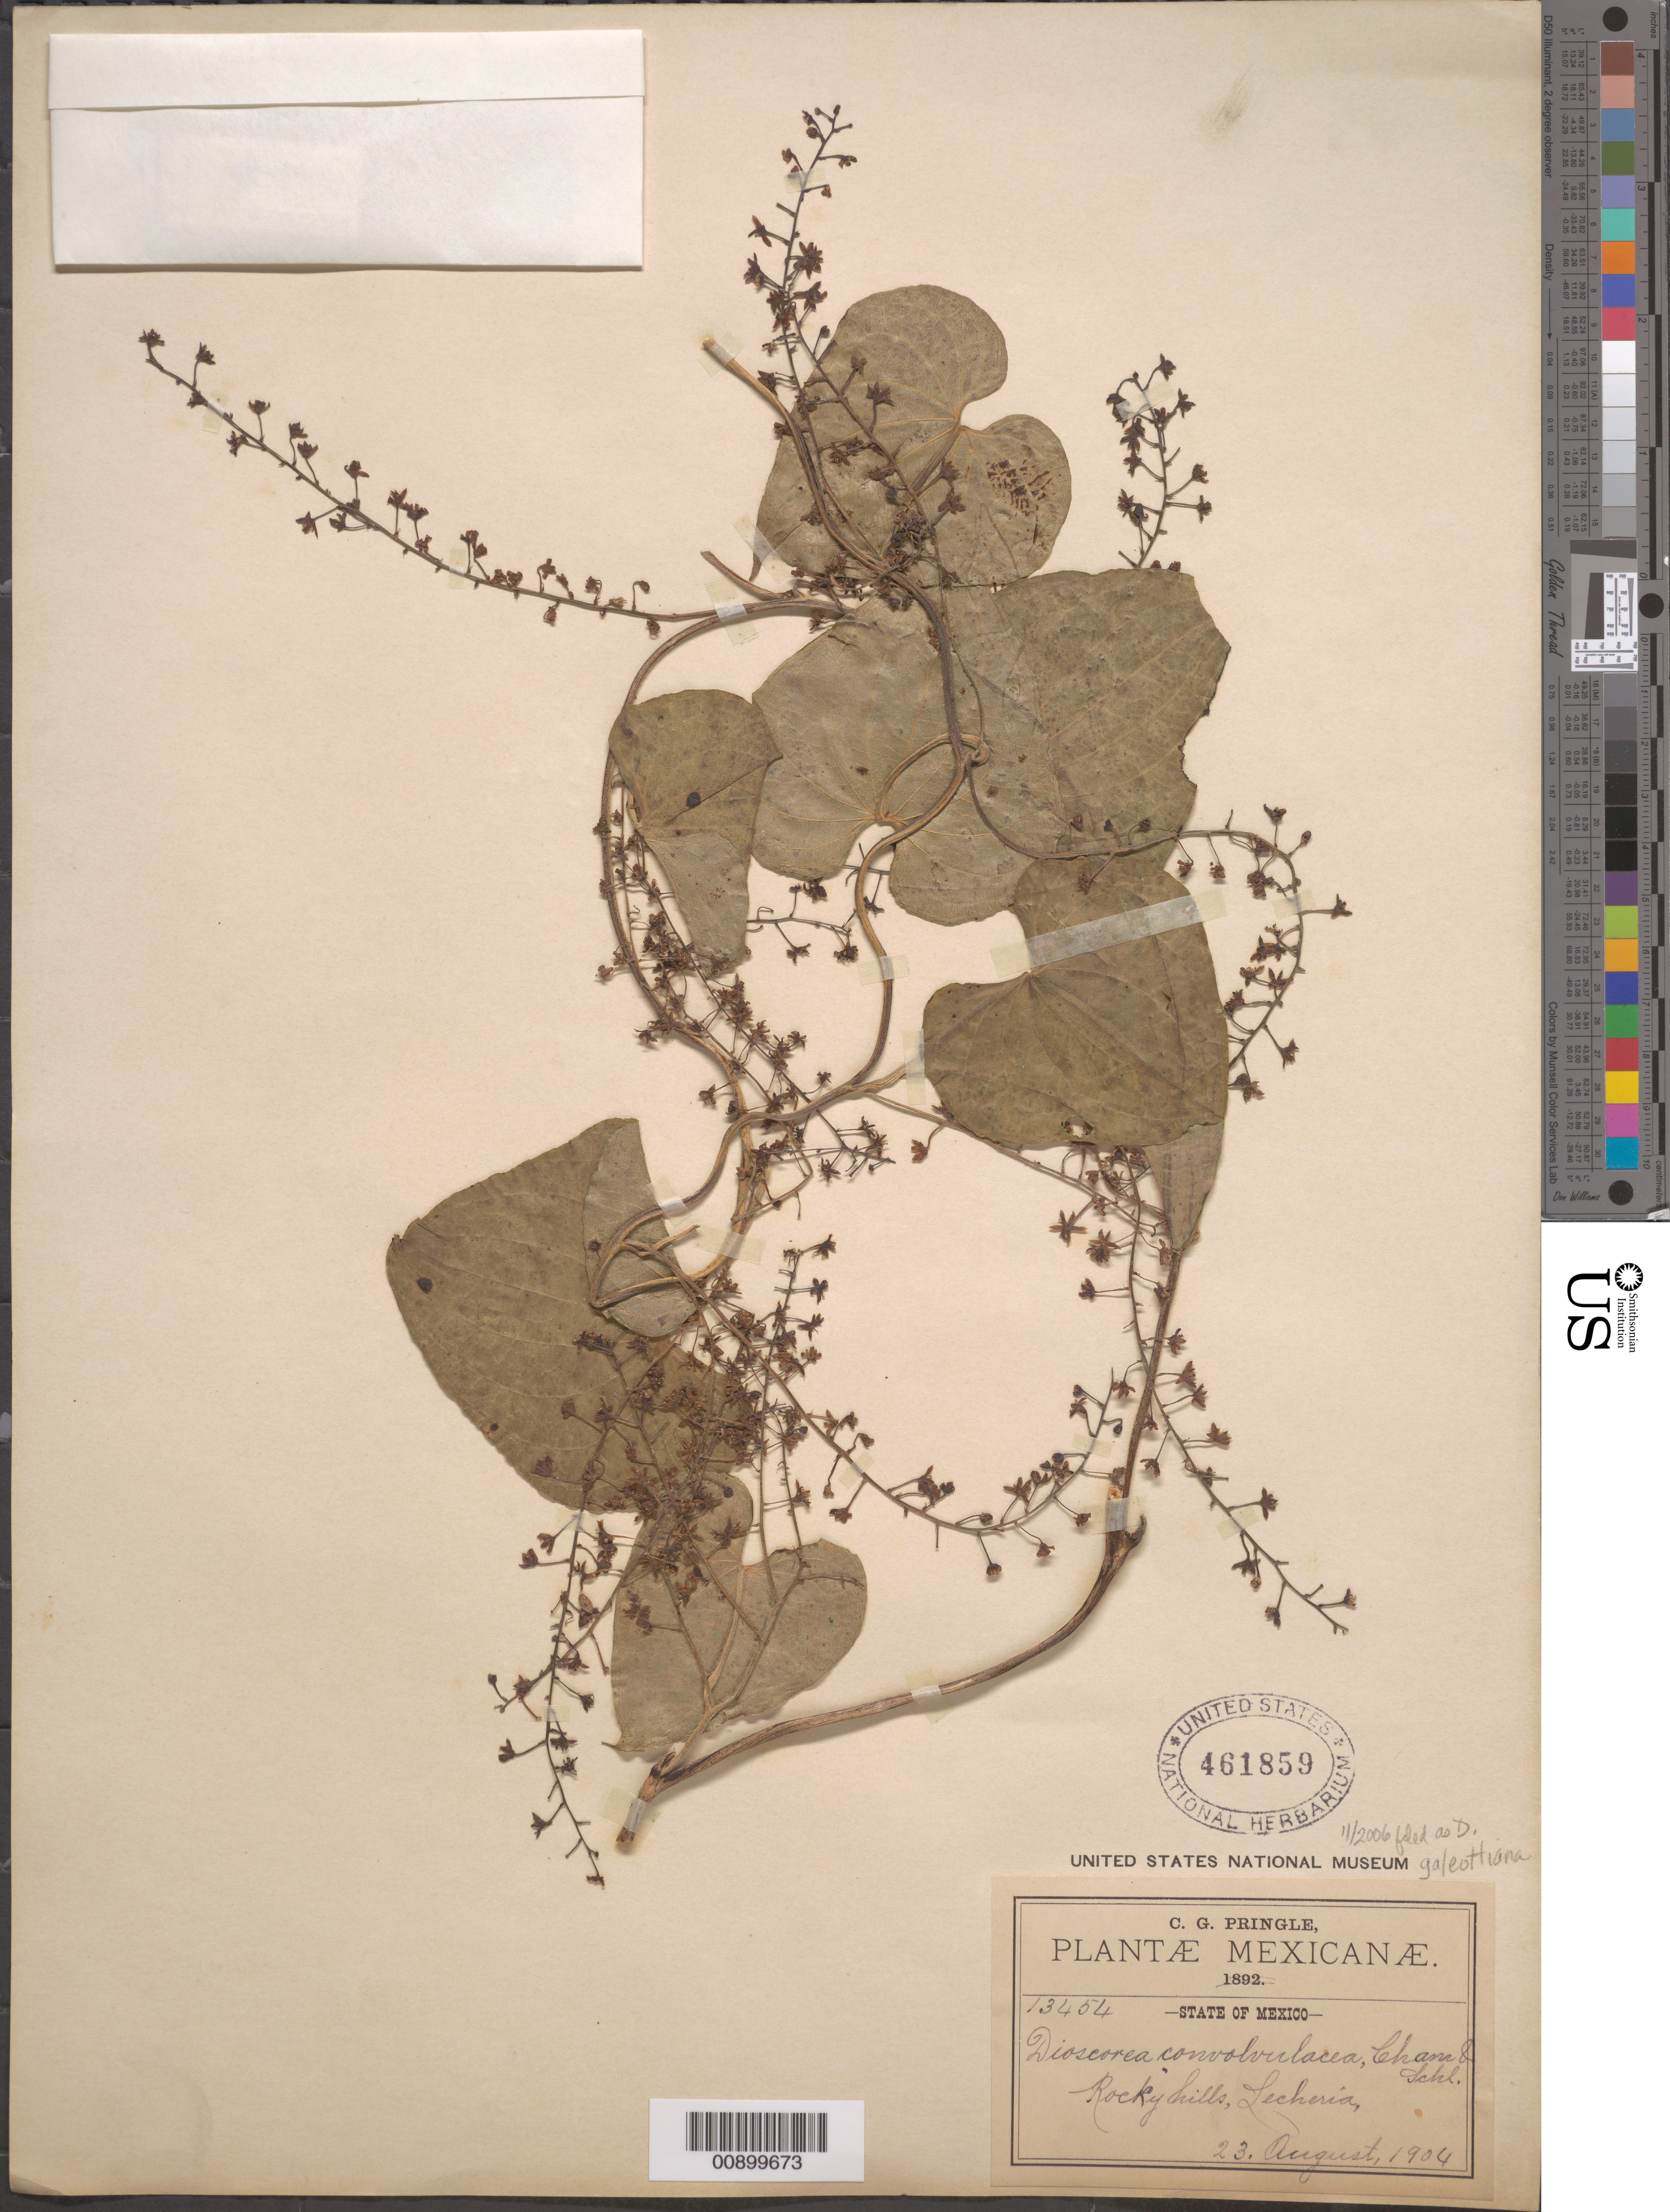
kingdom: Plantae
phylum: Tracheophyta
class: Liliopsida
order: Dioscoreales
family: Dioscoreaceae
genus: Dioscorea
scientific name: Dioscorea galeottiana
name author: Kunth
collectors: C. G. Pringle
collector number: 13454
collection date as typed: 23 Aug 1904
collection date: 1904-08-23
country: Mexico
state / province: México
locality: Lechería, State of México.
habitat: Rocky hills.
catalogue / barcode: US 461859